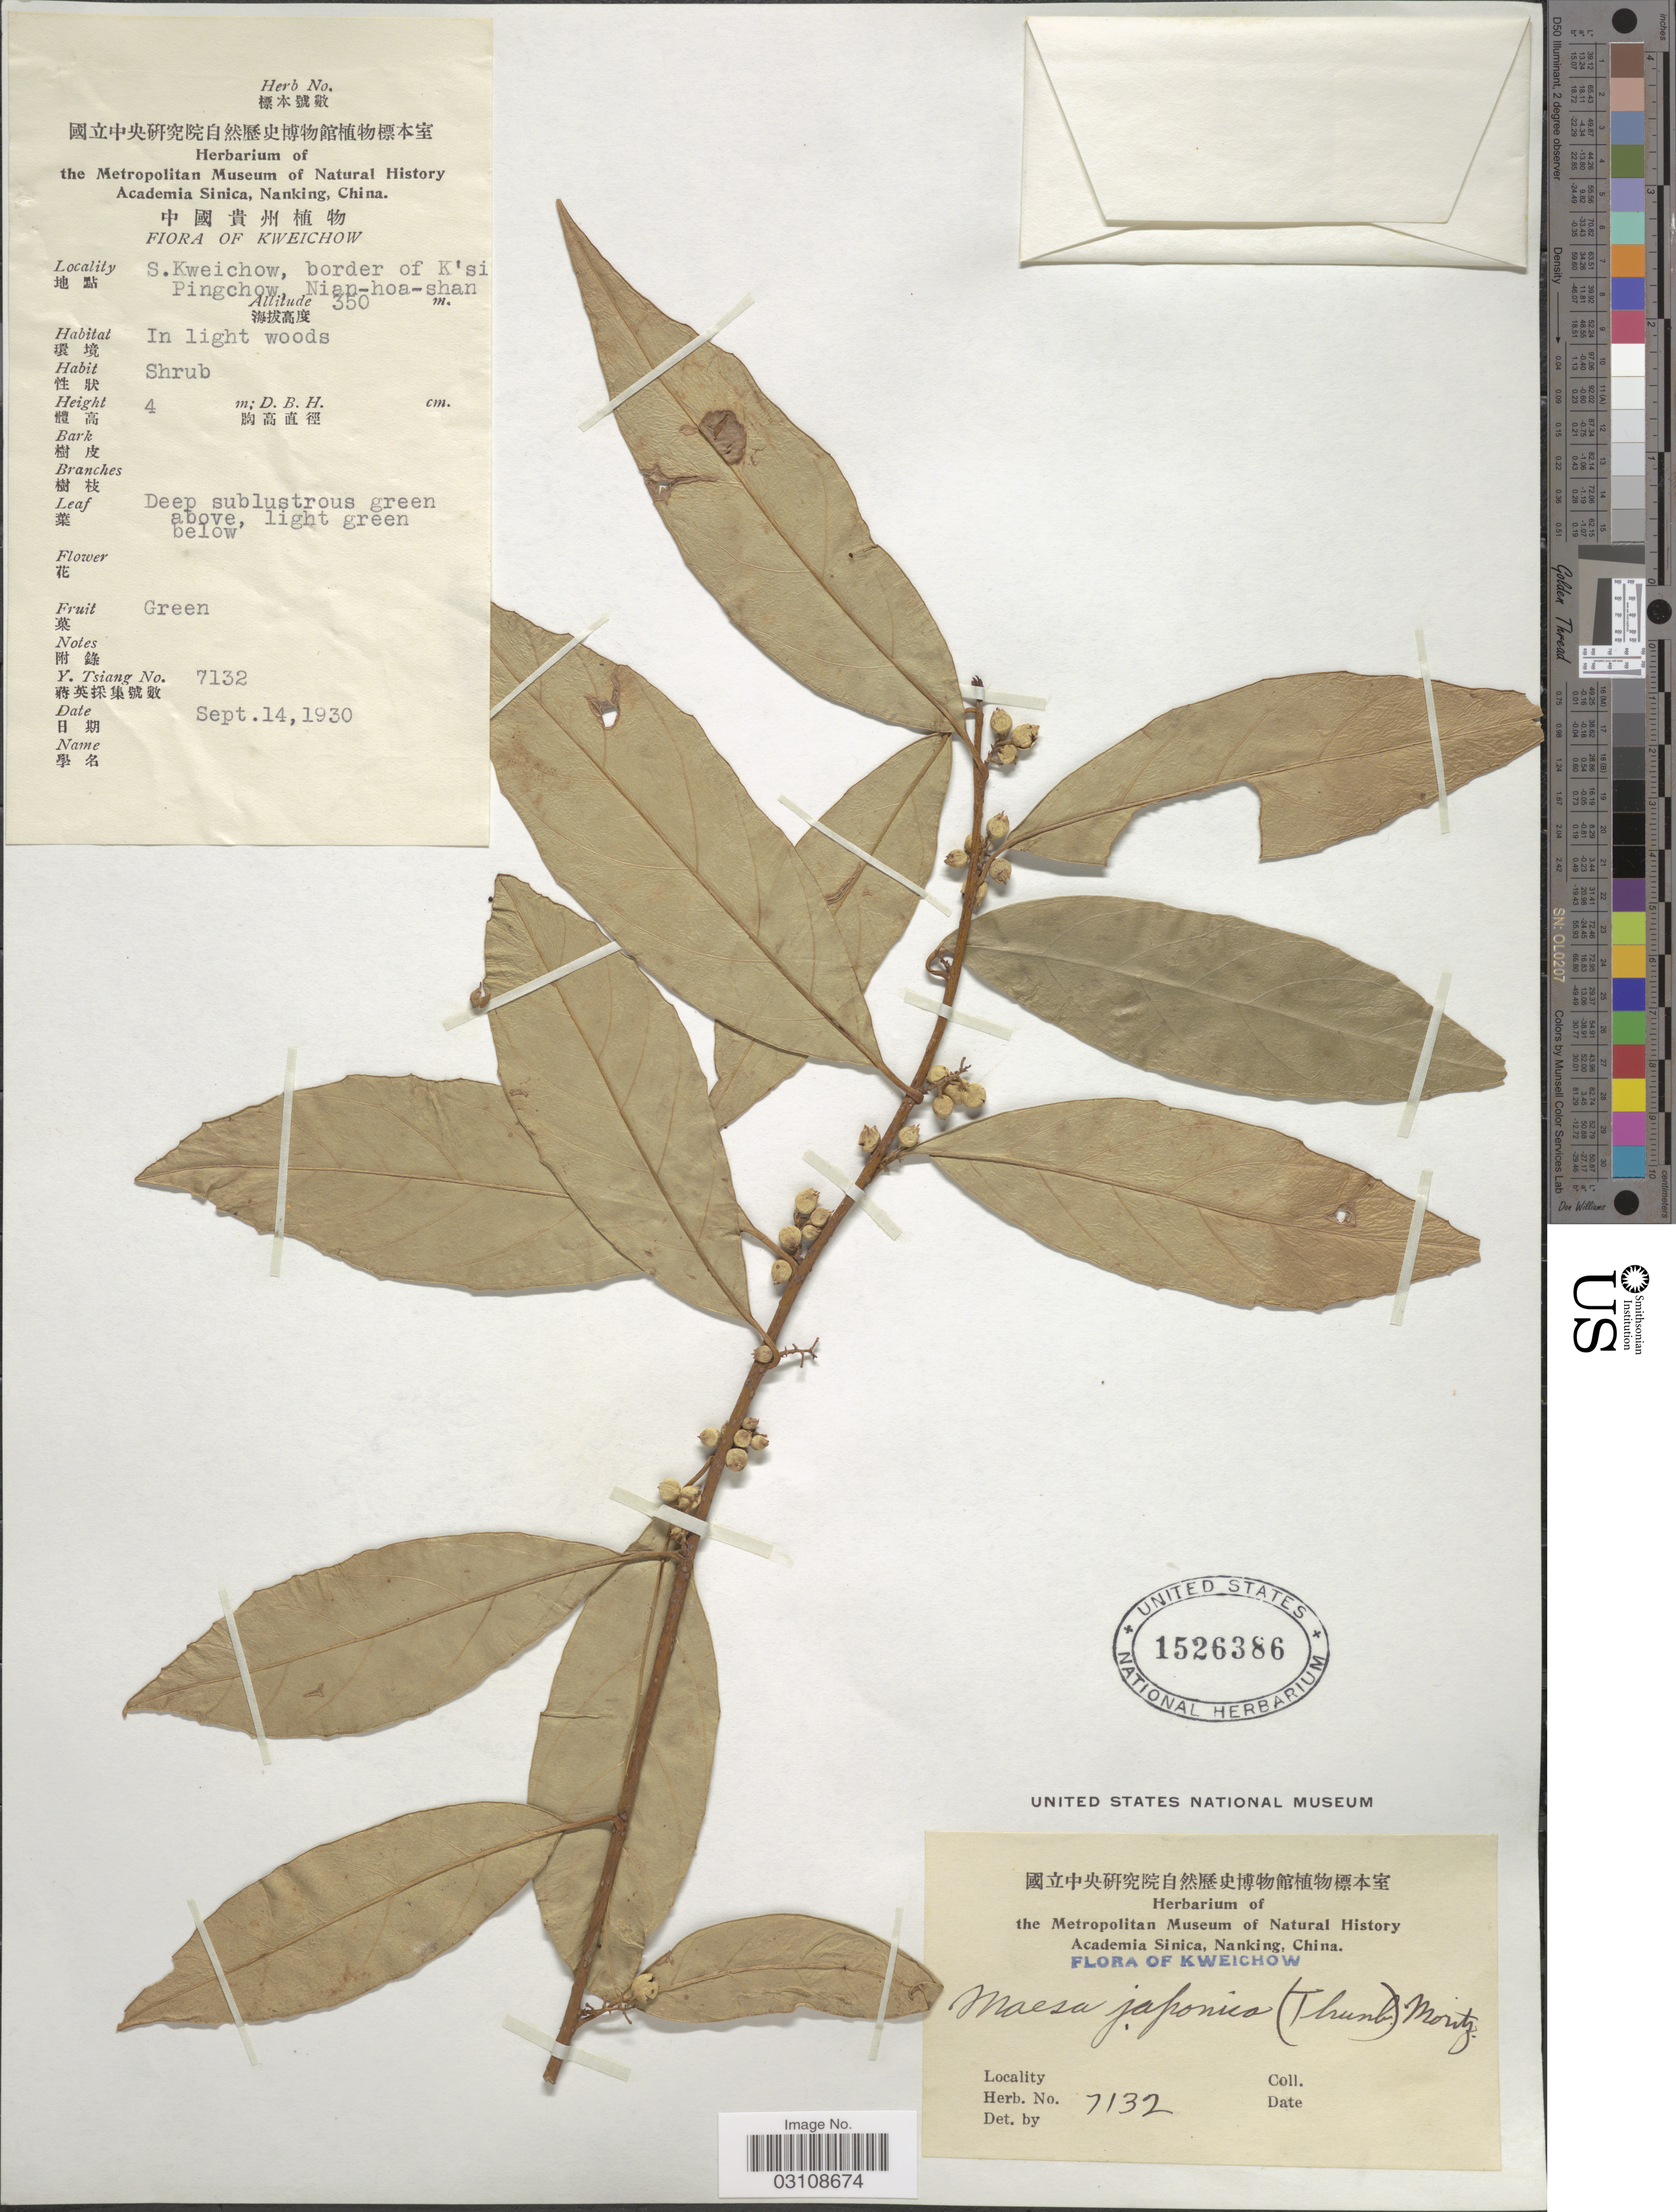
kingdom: Plantae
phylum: Tracheophyta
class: Magnoliopsida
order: Ericales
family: Primulaceae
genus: Maesa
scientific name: Maesa japonica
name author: Merr.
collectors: Y. Tsiang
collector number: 7132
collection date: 1930-09-14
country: China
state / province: Guizhou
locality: Kweichow, S. Kweichow, border of K'si Pingchow, Nian-hoa-shan.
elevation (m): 350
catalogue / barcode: US 1526386